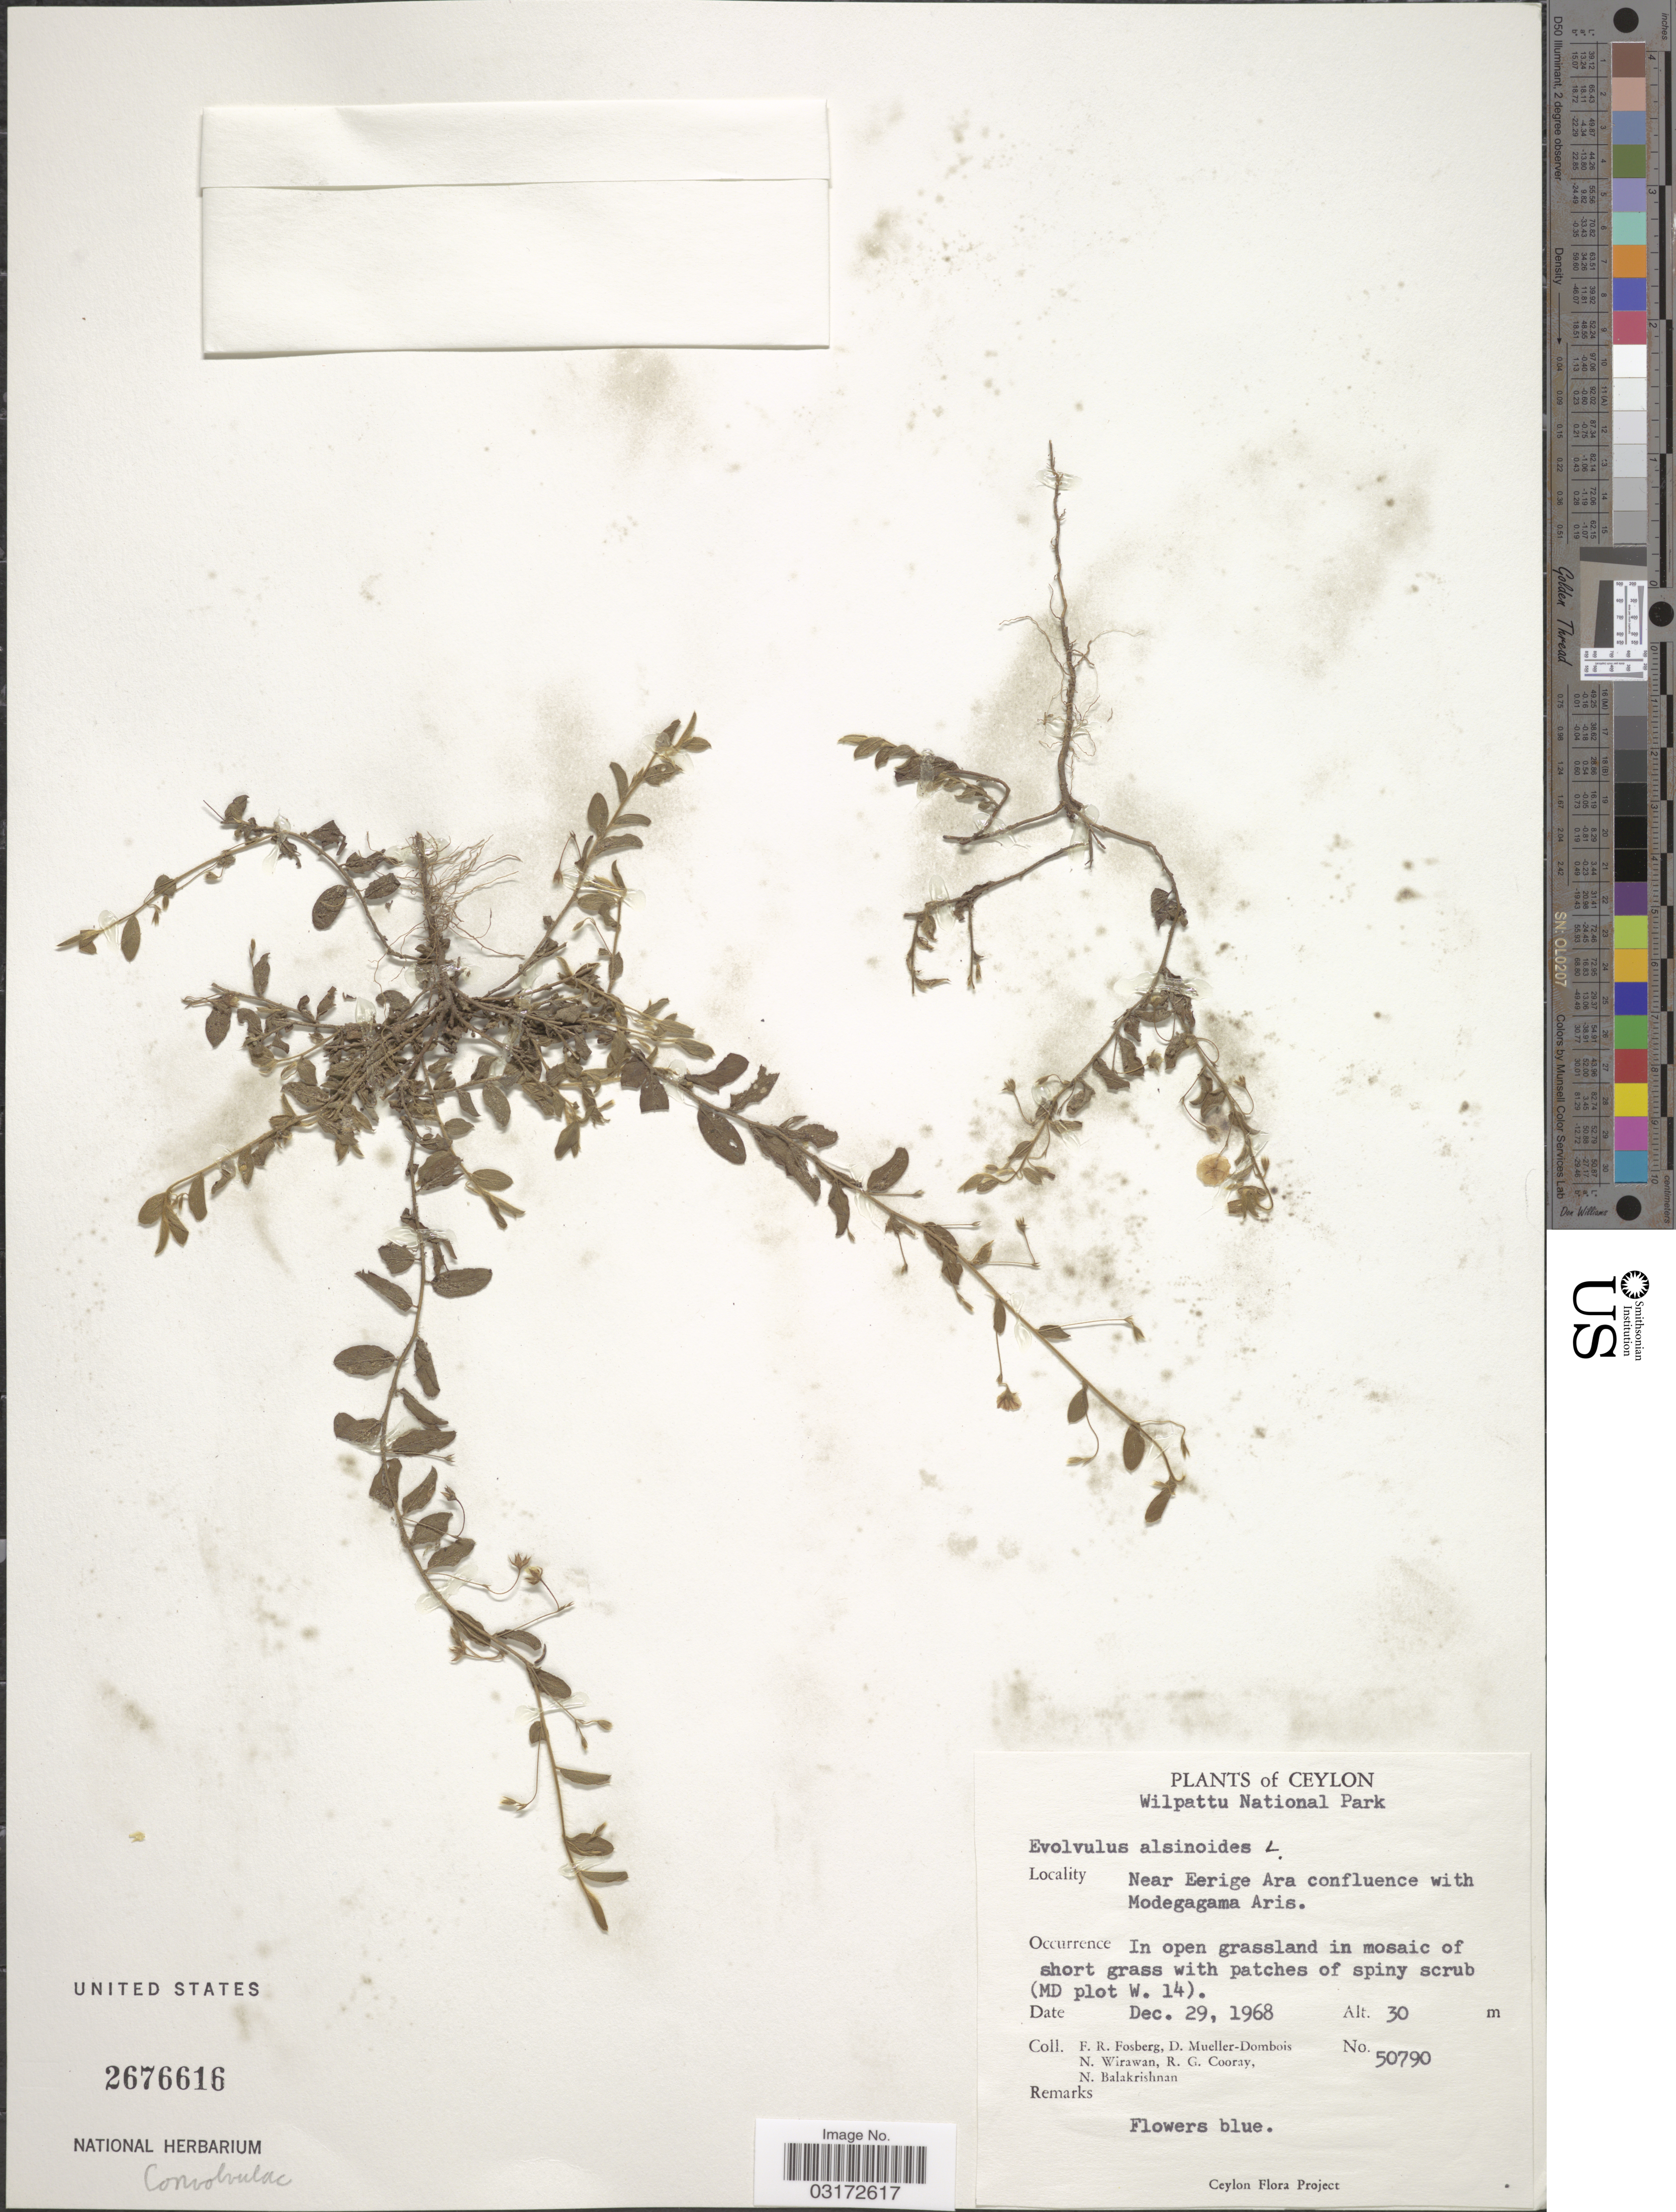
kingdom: Plantae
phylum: Tracheophyta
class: Magnoliopsida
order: Solanales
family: Convolvulaceae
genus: Evolvulus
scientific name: Evolvulus alsinoides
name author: (L.) L.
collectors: F. R. Fosberg, D. Mueller-Dombois, N. Wirawan, R. Cooray & N. Balakrishnan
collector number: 50790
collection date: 1968-12-29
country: Sri Lanka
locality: Ceylon. Wilpattu National Park. Near Eerige Ara confluence with Modegagama Aris. (MD plot W. 14).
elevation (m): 30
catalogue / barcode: US 2676616